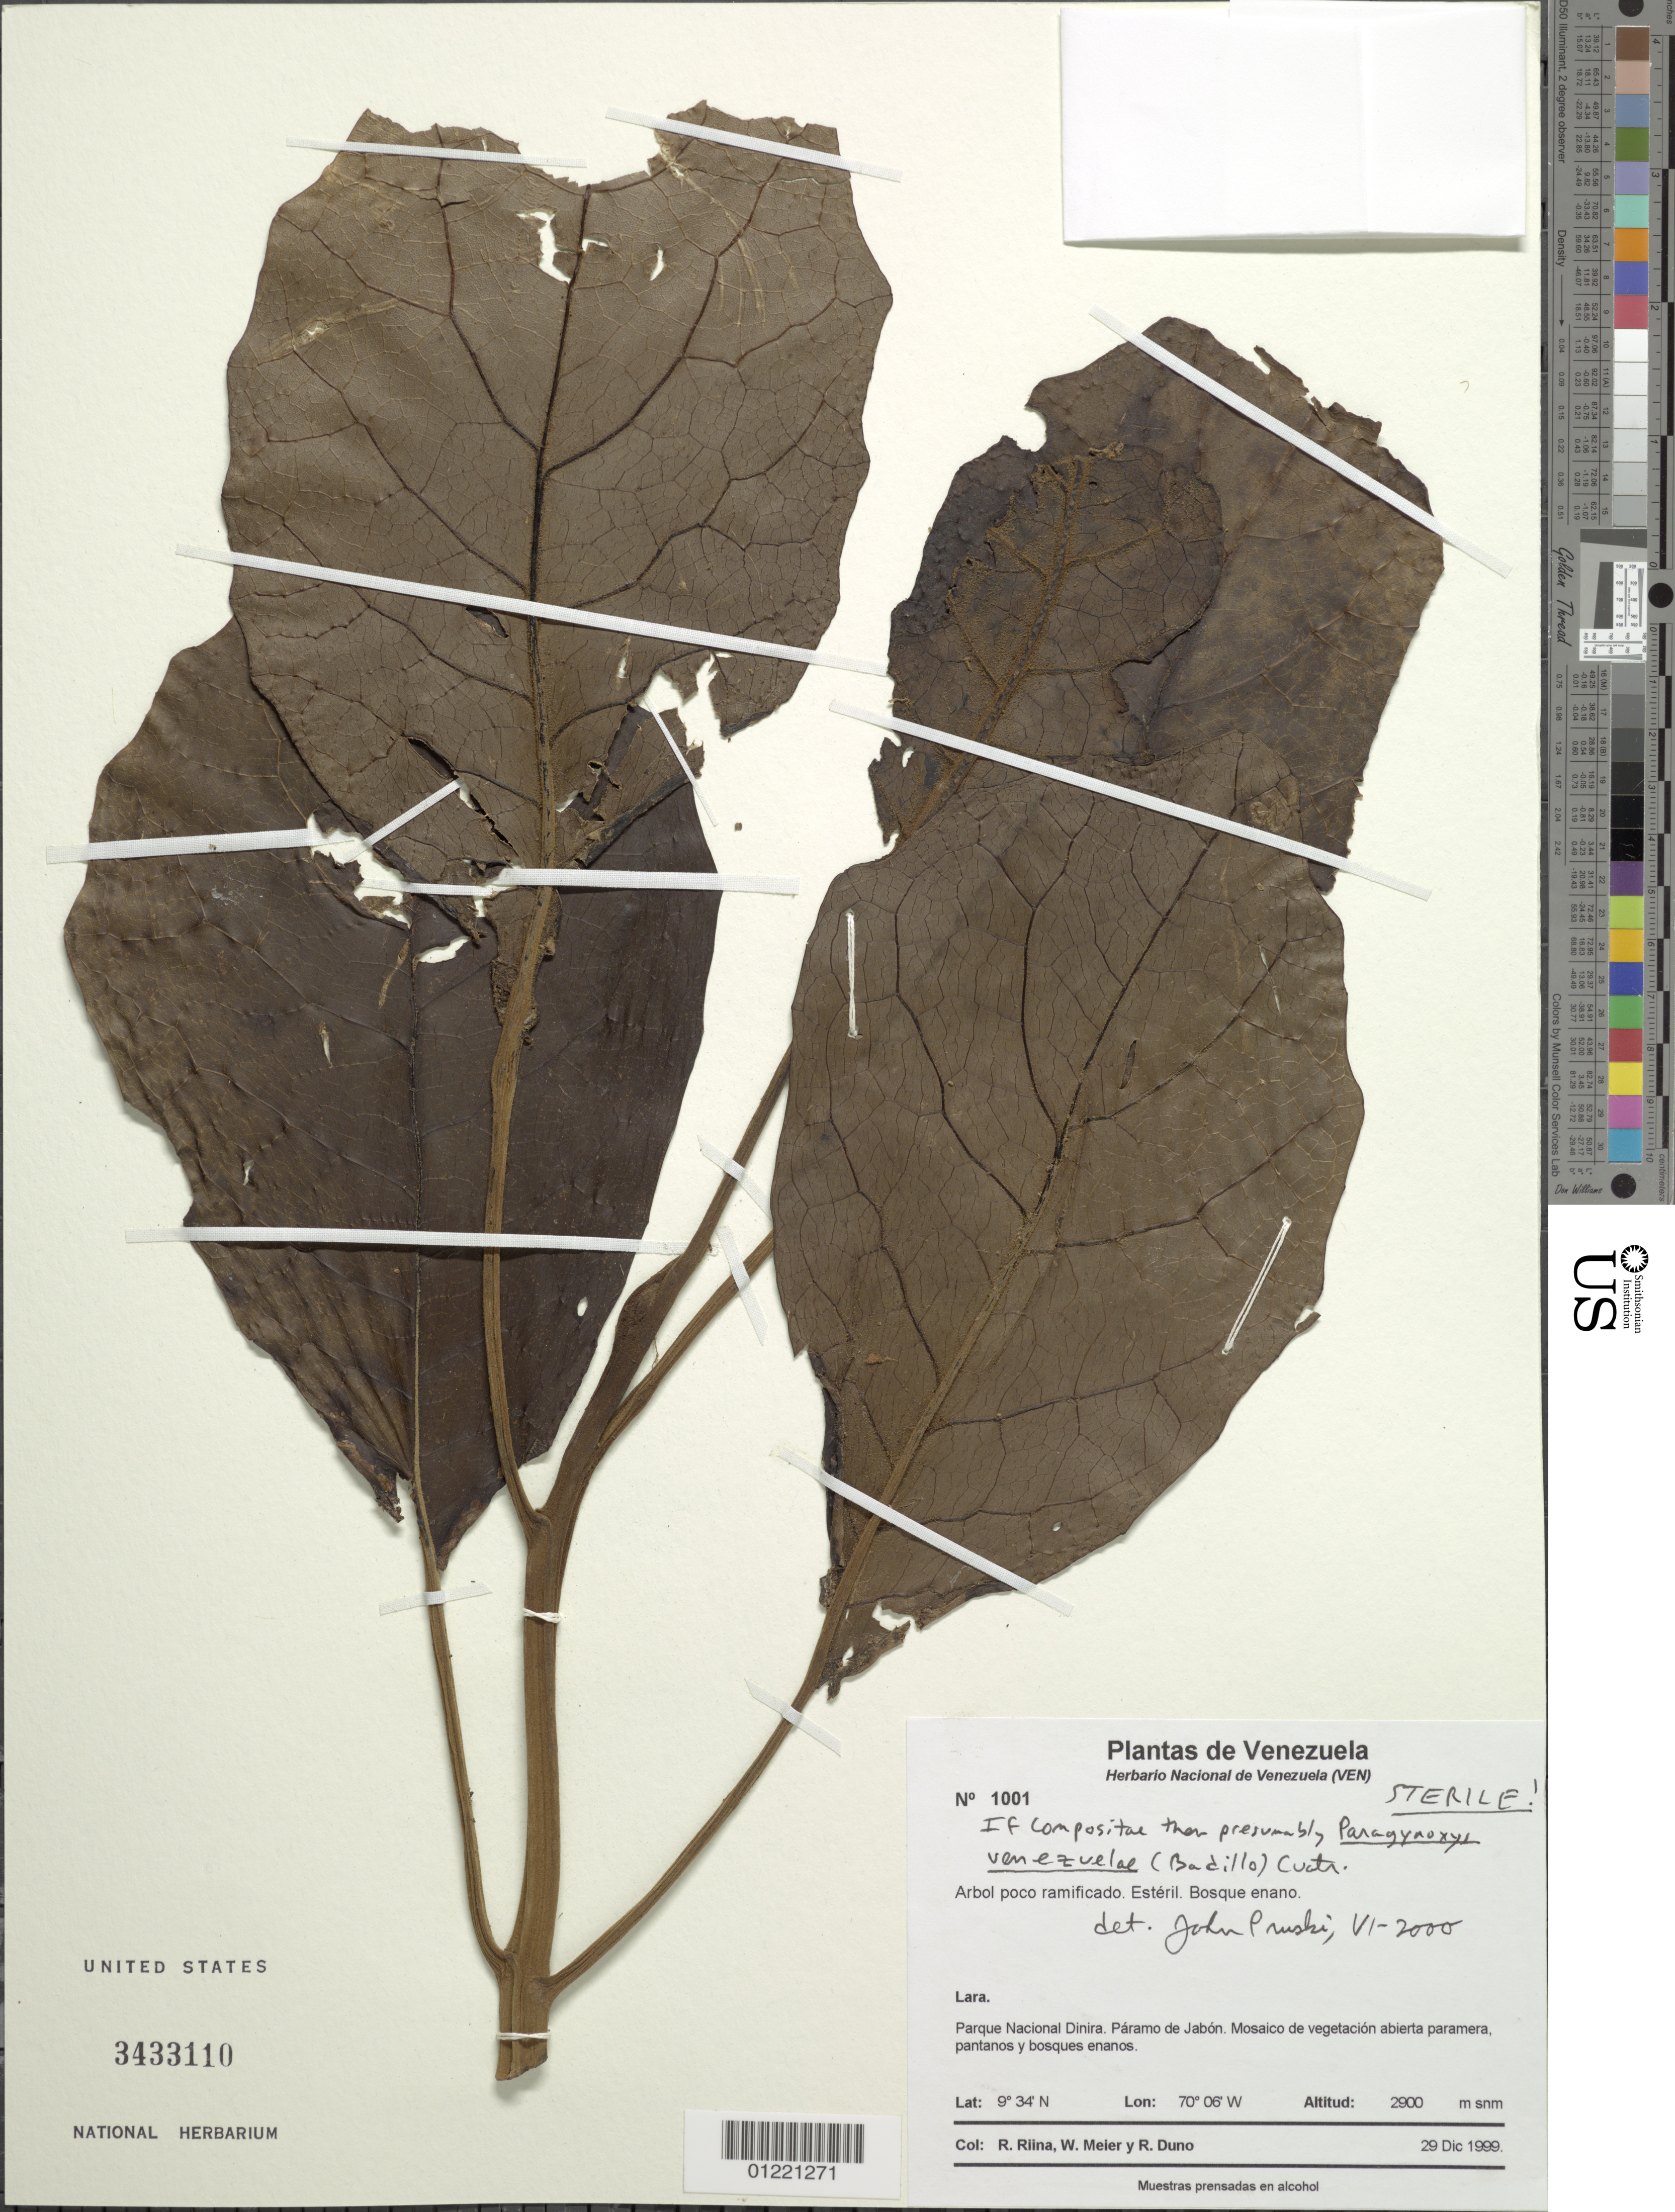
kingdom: Plantae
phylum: Tracheophyta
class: Magnoliopsida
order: Asterales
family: Asteraceae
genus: Paragynoxys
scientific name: Paragynoxys venezuelae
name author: (V.M. Badillo) Cuatrec.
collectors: R. Riina, W. Meier & R. Duno de Stefano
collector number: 1001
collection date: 1999-12-29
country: Venezuela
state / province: Lara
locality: Parque Nacional Dinira. Paramo de Jabon. Mosaico de vegetaction abierta paramera, pantanos y bosques enanos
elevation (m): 2900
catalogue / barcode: US 3433110